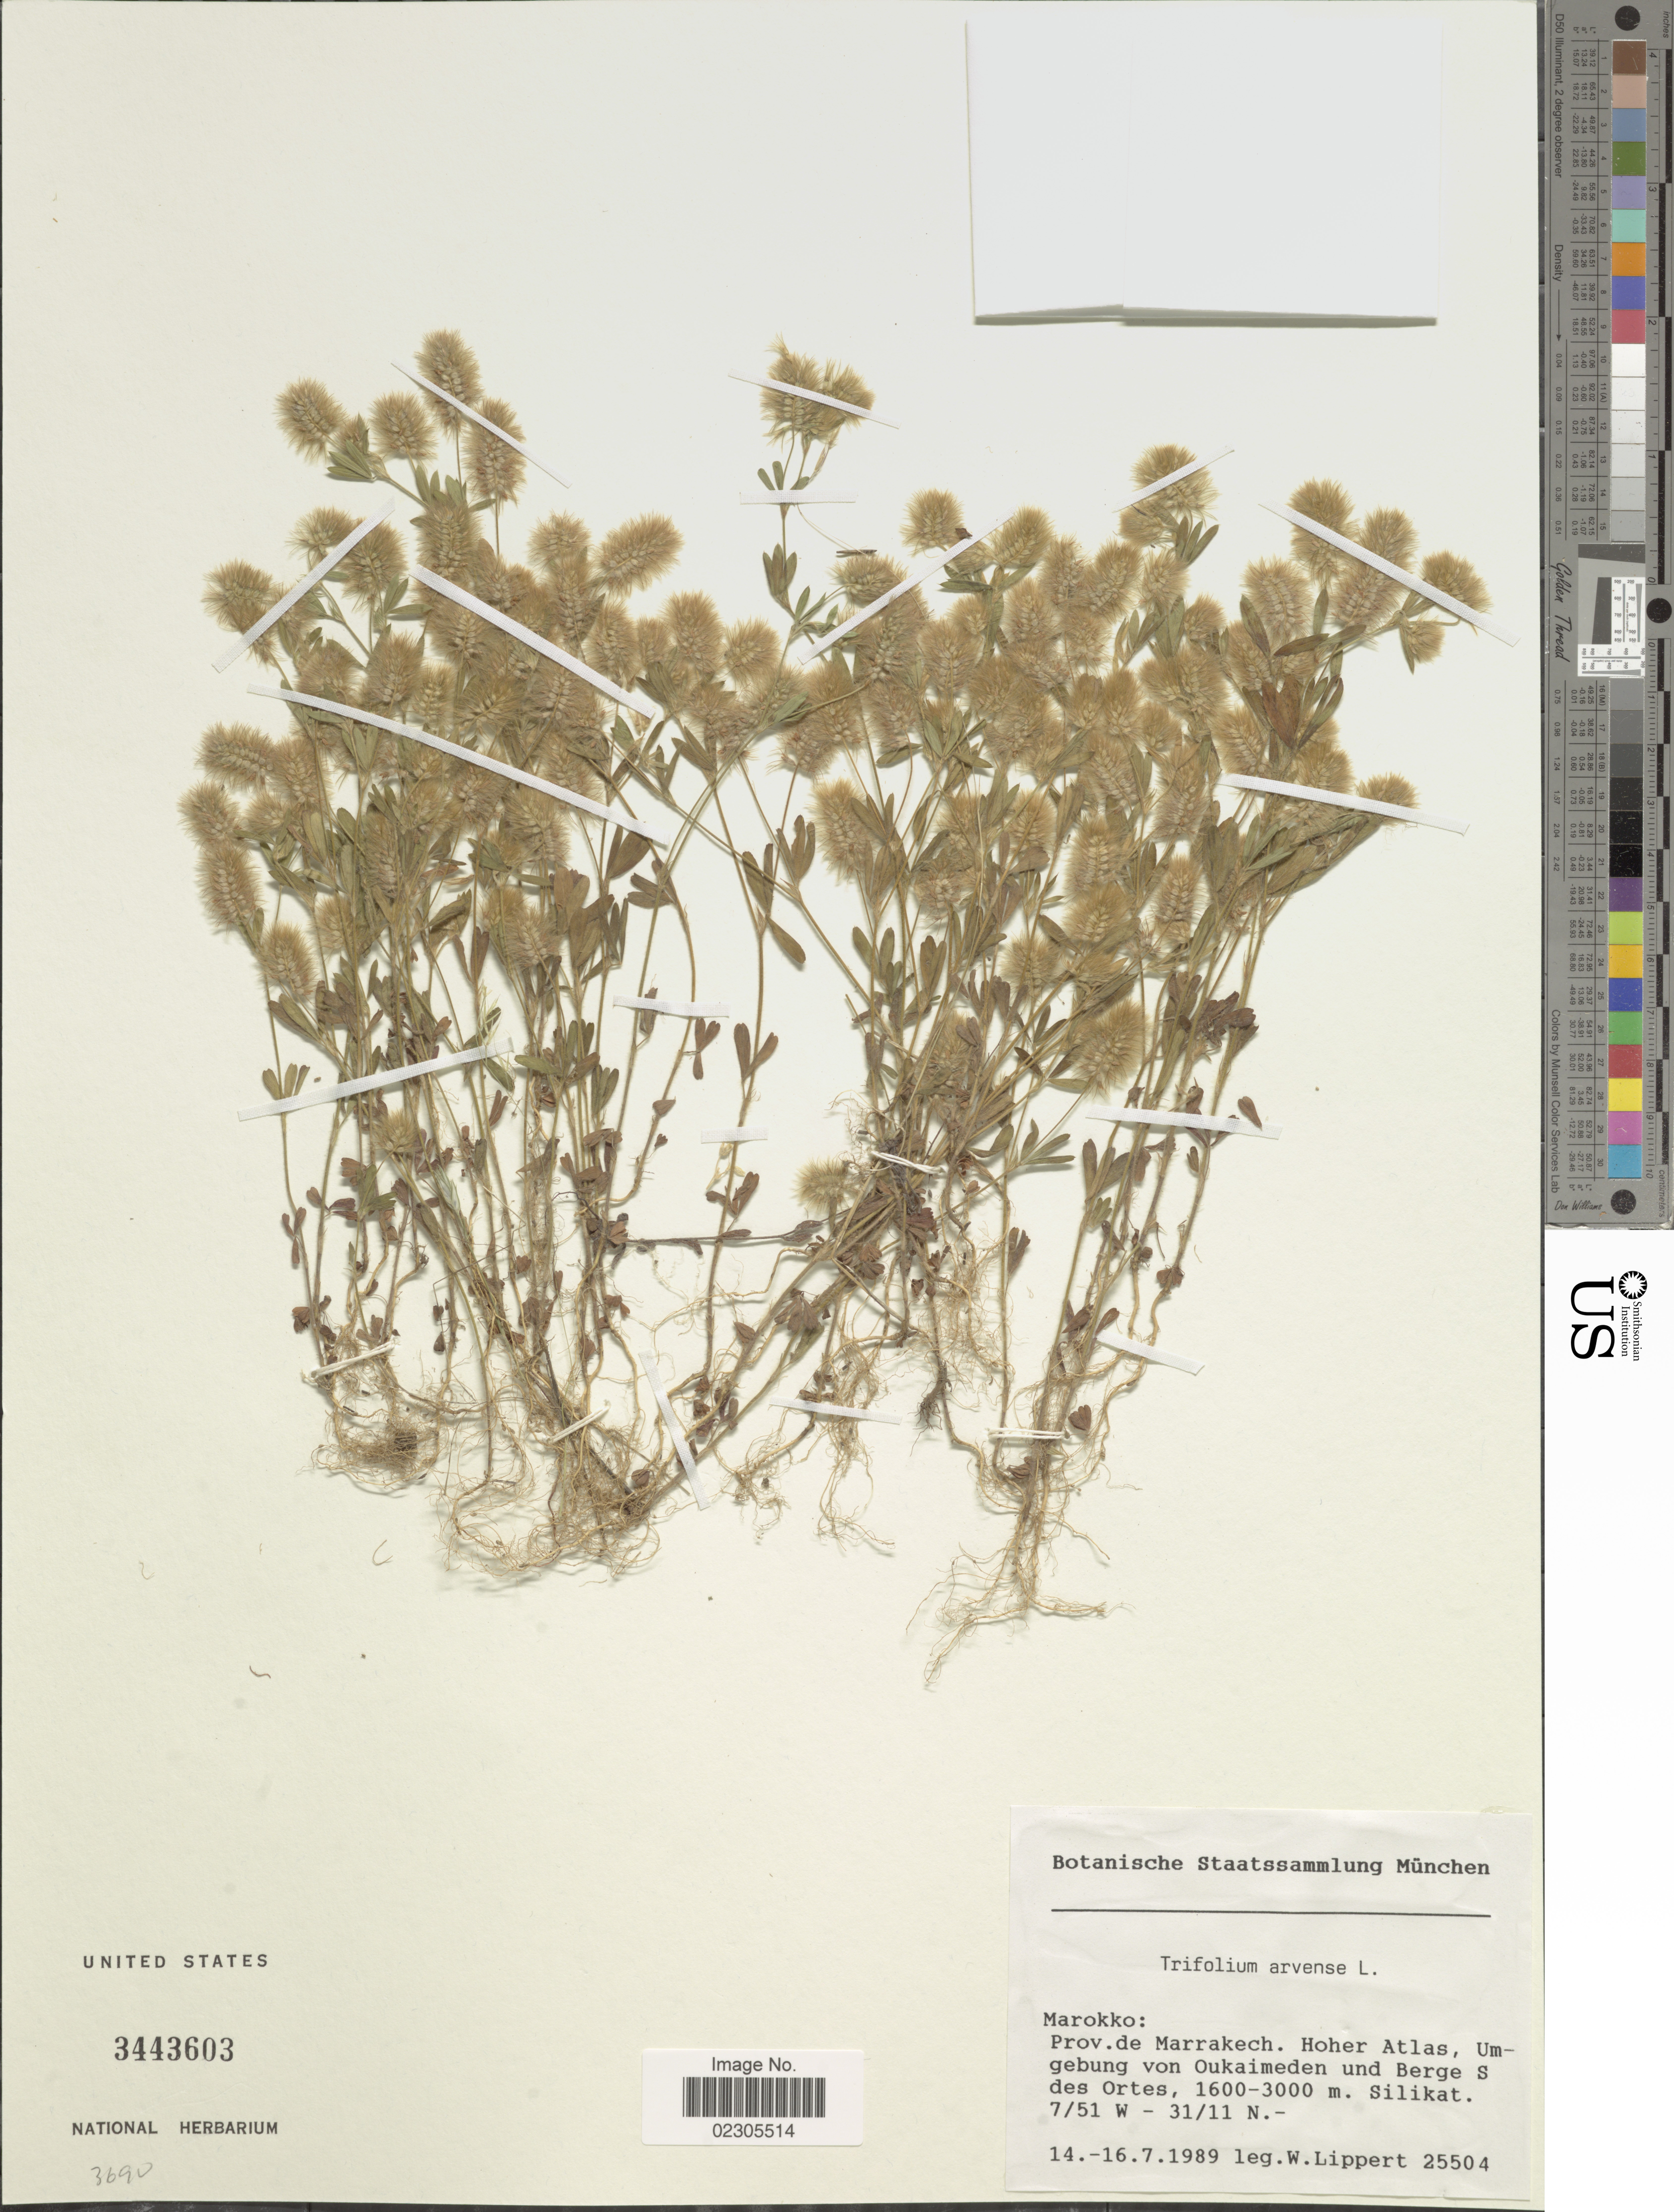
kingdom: Plantae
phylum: Tracheophyta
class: Magnoliopsida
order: Fabales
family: Fabaceae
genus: Trifolium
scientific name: Trifolium arvense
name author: L.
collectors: W. Lippert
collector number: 25504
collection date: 1989-07-14/1989-07-16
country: Morocco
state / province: Marrakech-Tensift-Al Haouz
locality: Prov. de Marrakech. Hoher Atlas, Umgebung von Oukaimeden und Berge S des Ortes, Silikat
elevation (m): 1600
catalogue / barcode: US 3443603